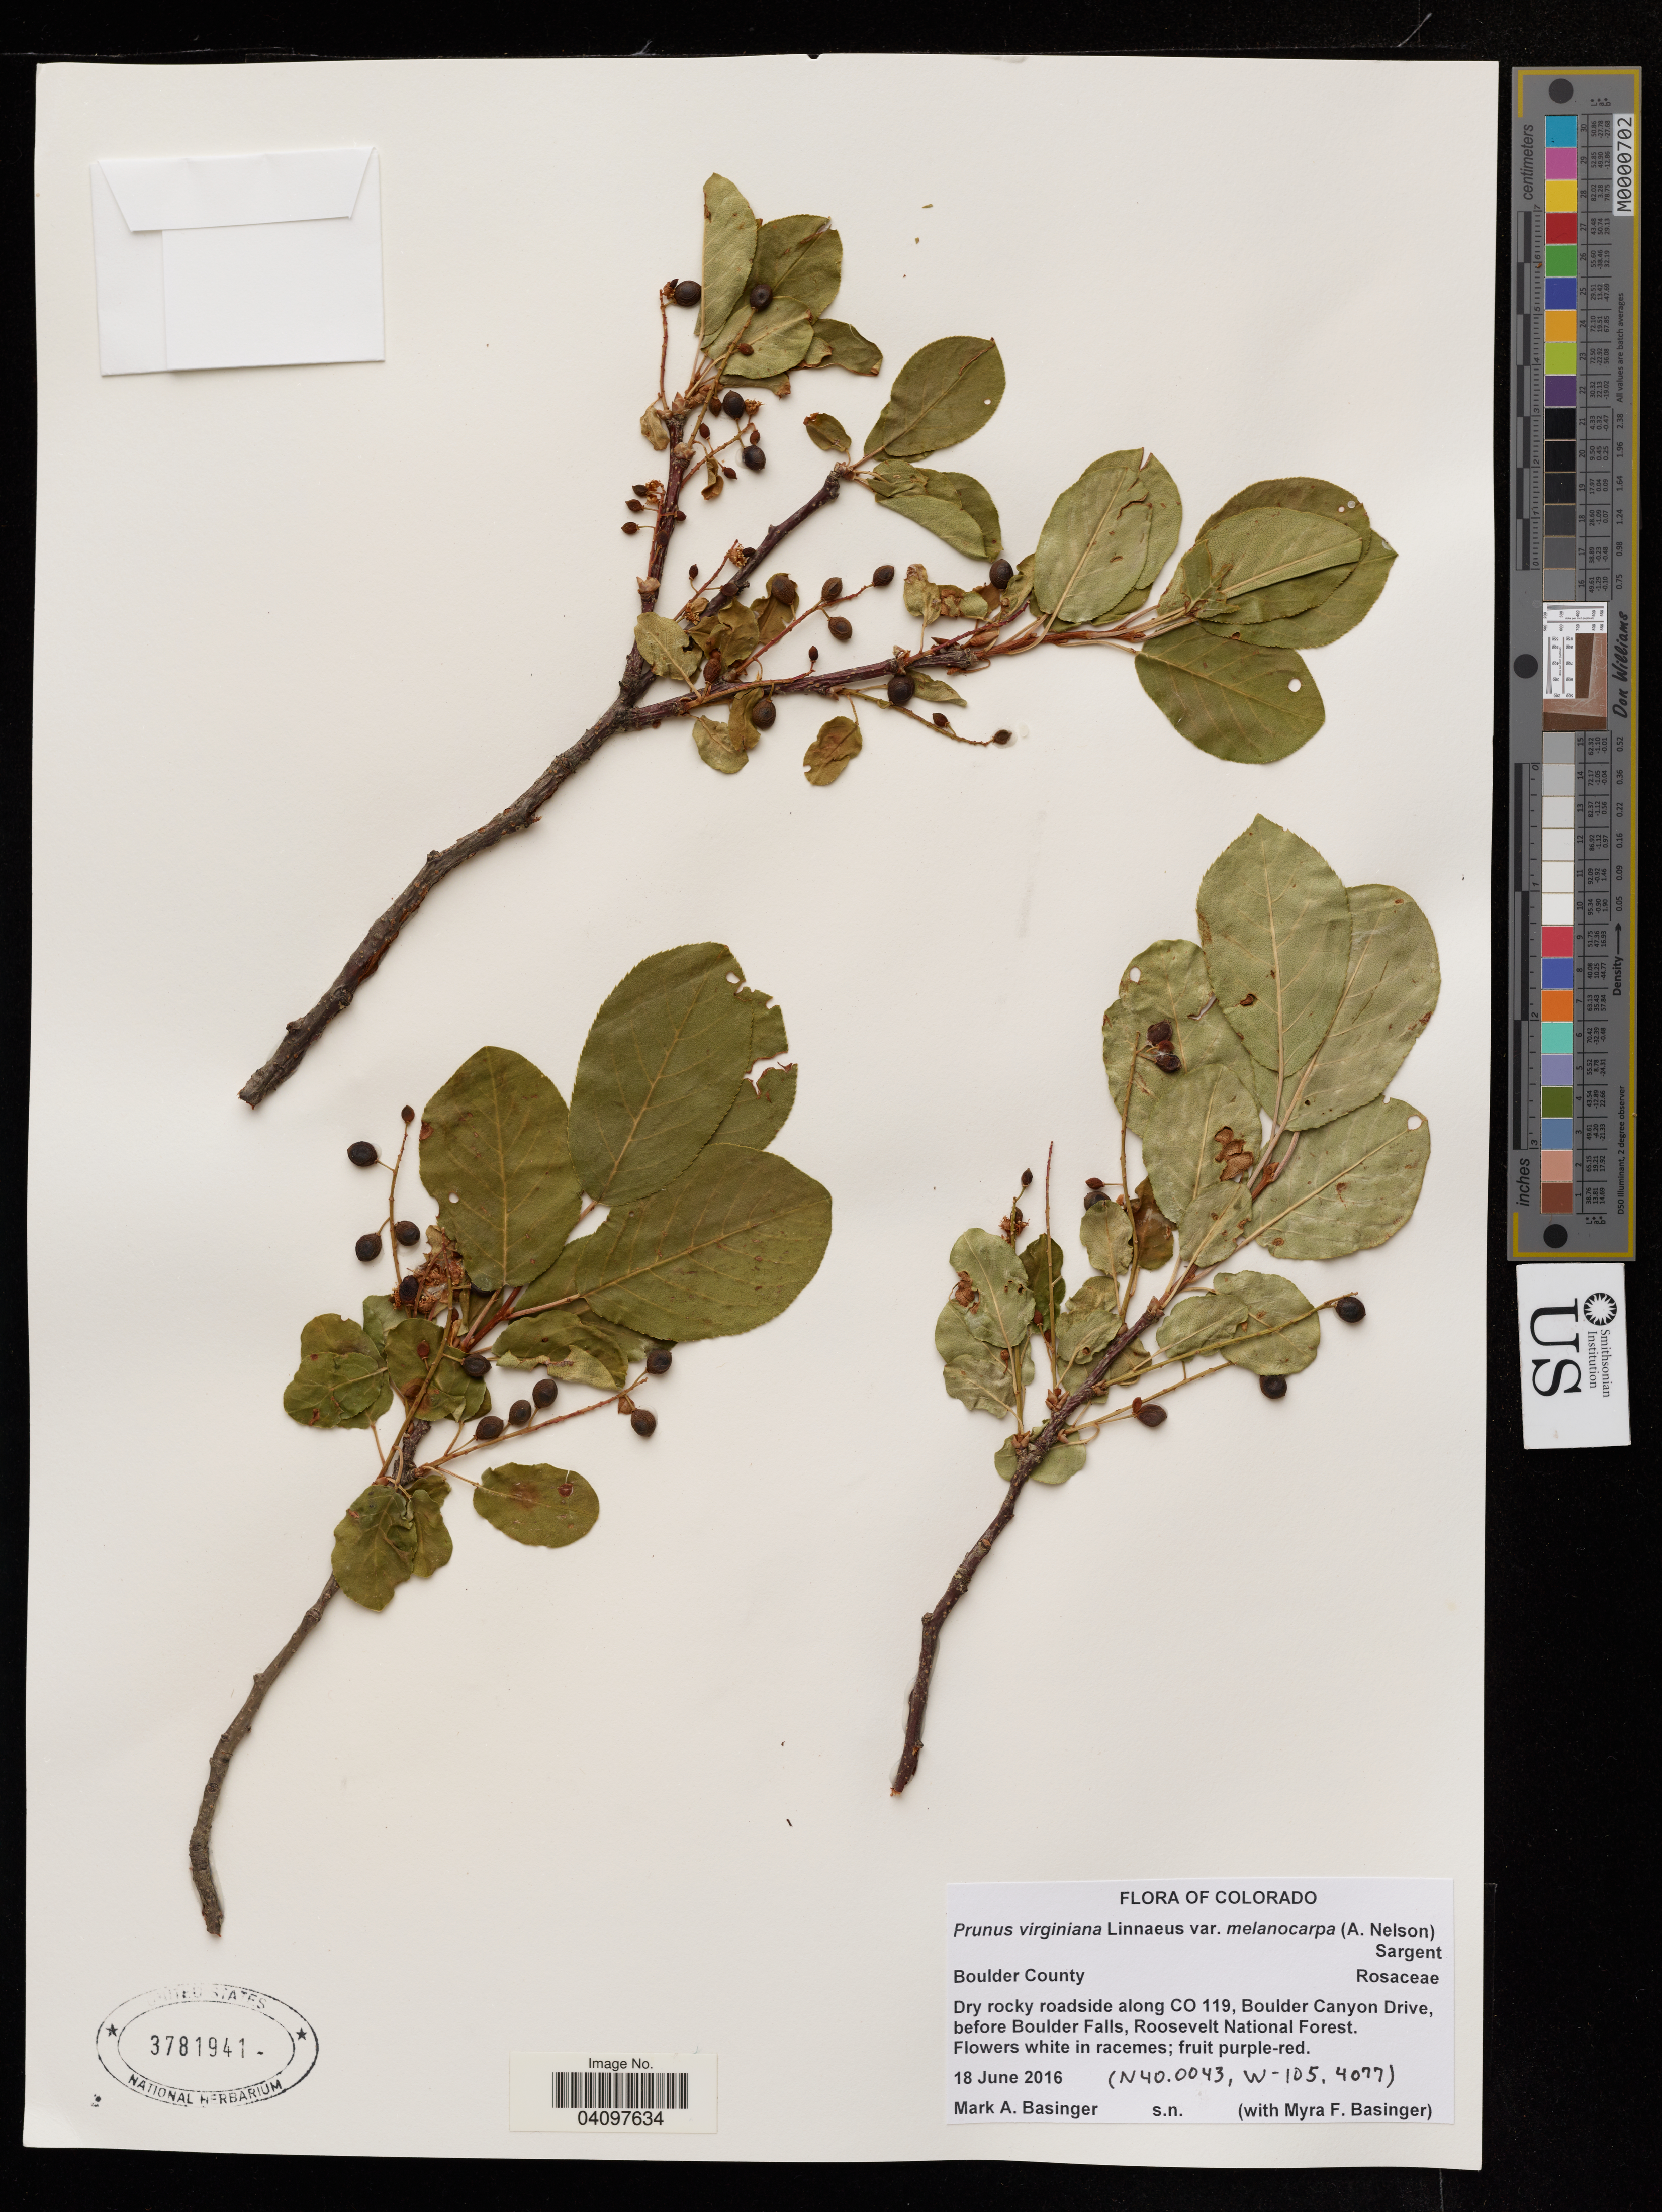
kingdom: Plantae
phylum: Tracheophyta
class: Magnoliopsida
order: Rosales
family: Rosaceae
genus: Prunus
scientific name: Prunus virginiana var. melanocarpa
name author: (A. Nelson) Sarg.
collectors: M. Basinger & M. Basinger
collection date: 2016-06-18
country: United States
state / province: Colorado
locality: Boulder County. Dry rocky roadside along CO 119, Boulder Canyon Drive, before Boulder Falls, Roosevelt National Forest.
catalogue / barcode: US 3781941